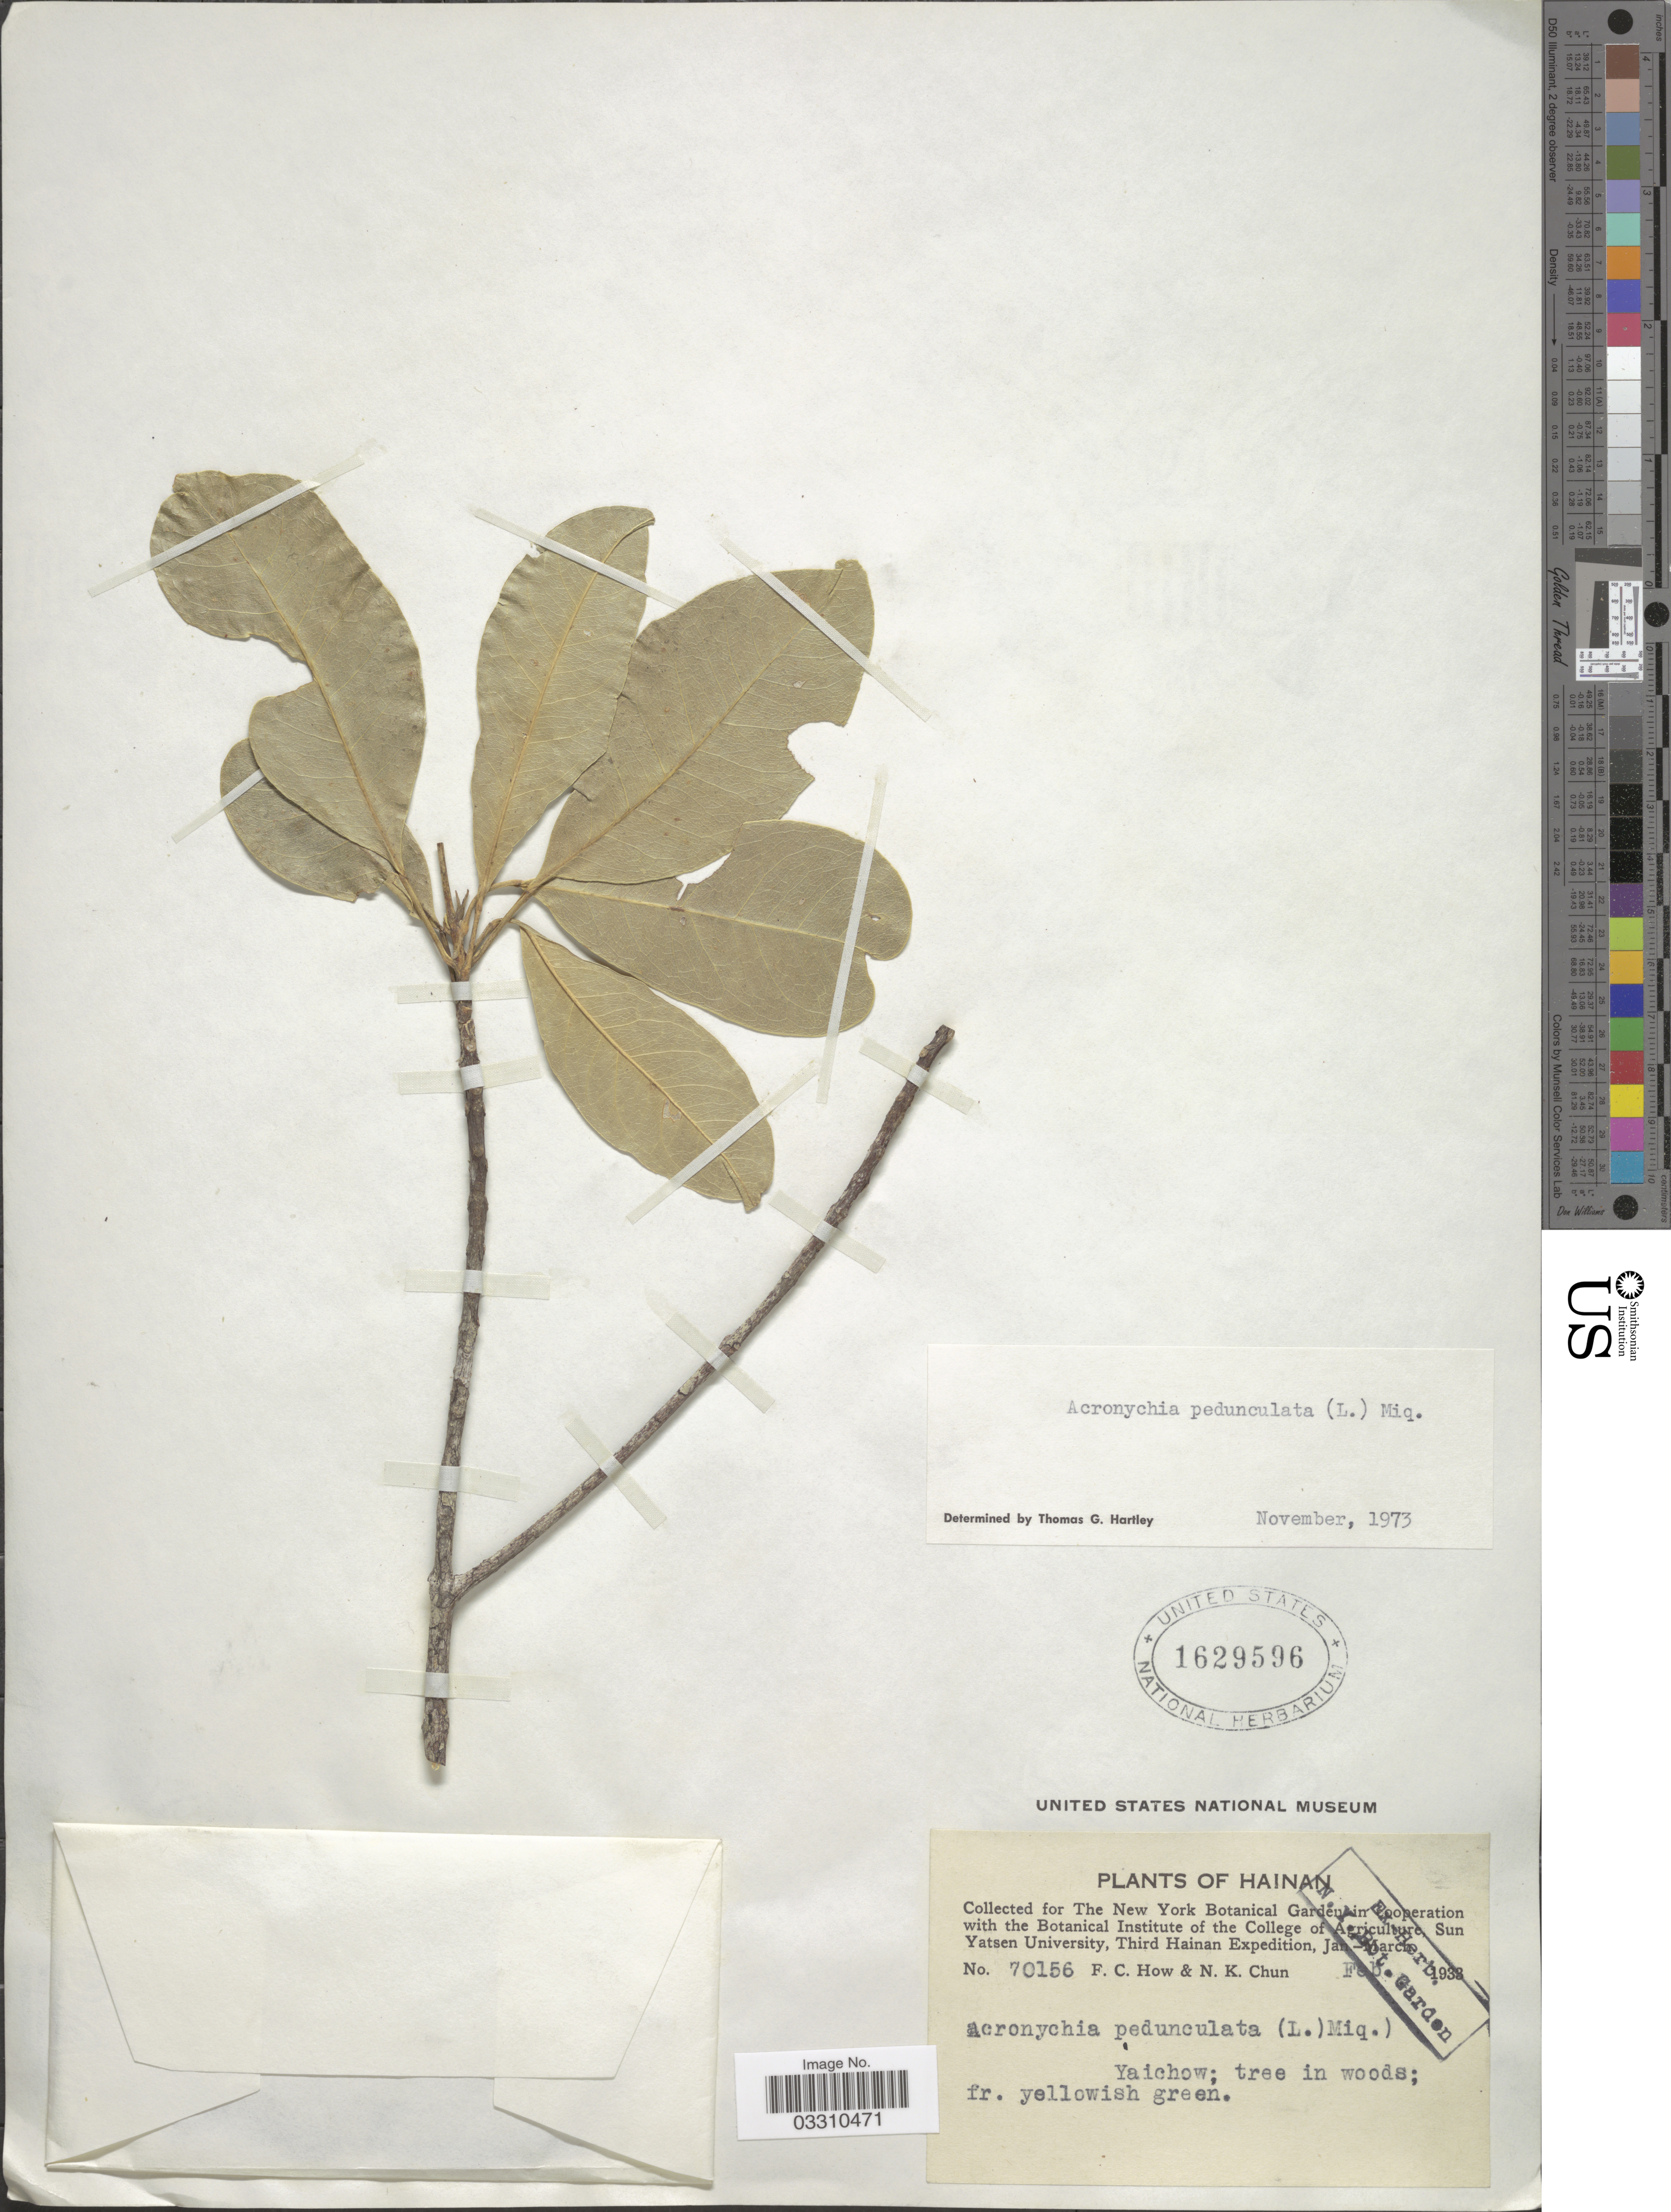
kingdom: Plantae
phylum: Tracheophyta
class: Magnoliopsida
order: Sapindales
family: Rutaceae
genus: Acronychia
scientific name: Acronychia pedunculata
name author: (L.) Miq.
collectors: F. C. How & N. K. Chun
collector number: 70156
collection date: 1938-02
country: China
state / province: Hainan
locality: Yaichow.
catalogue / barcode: US 1629596